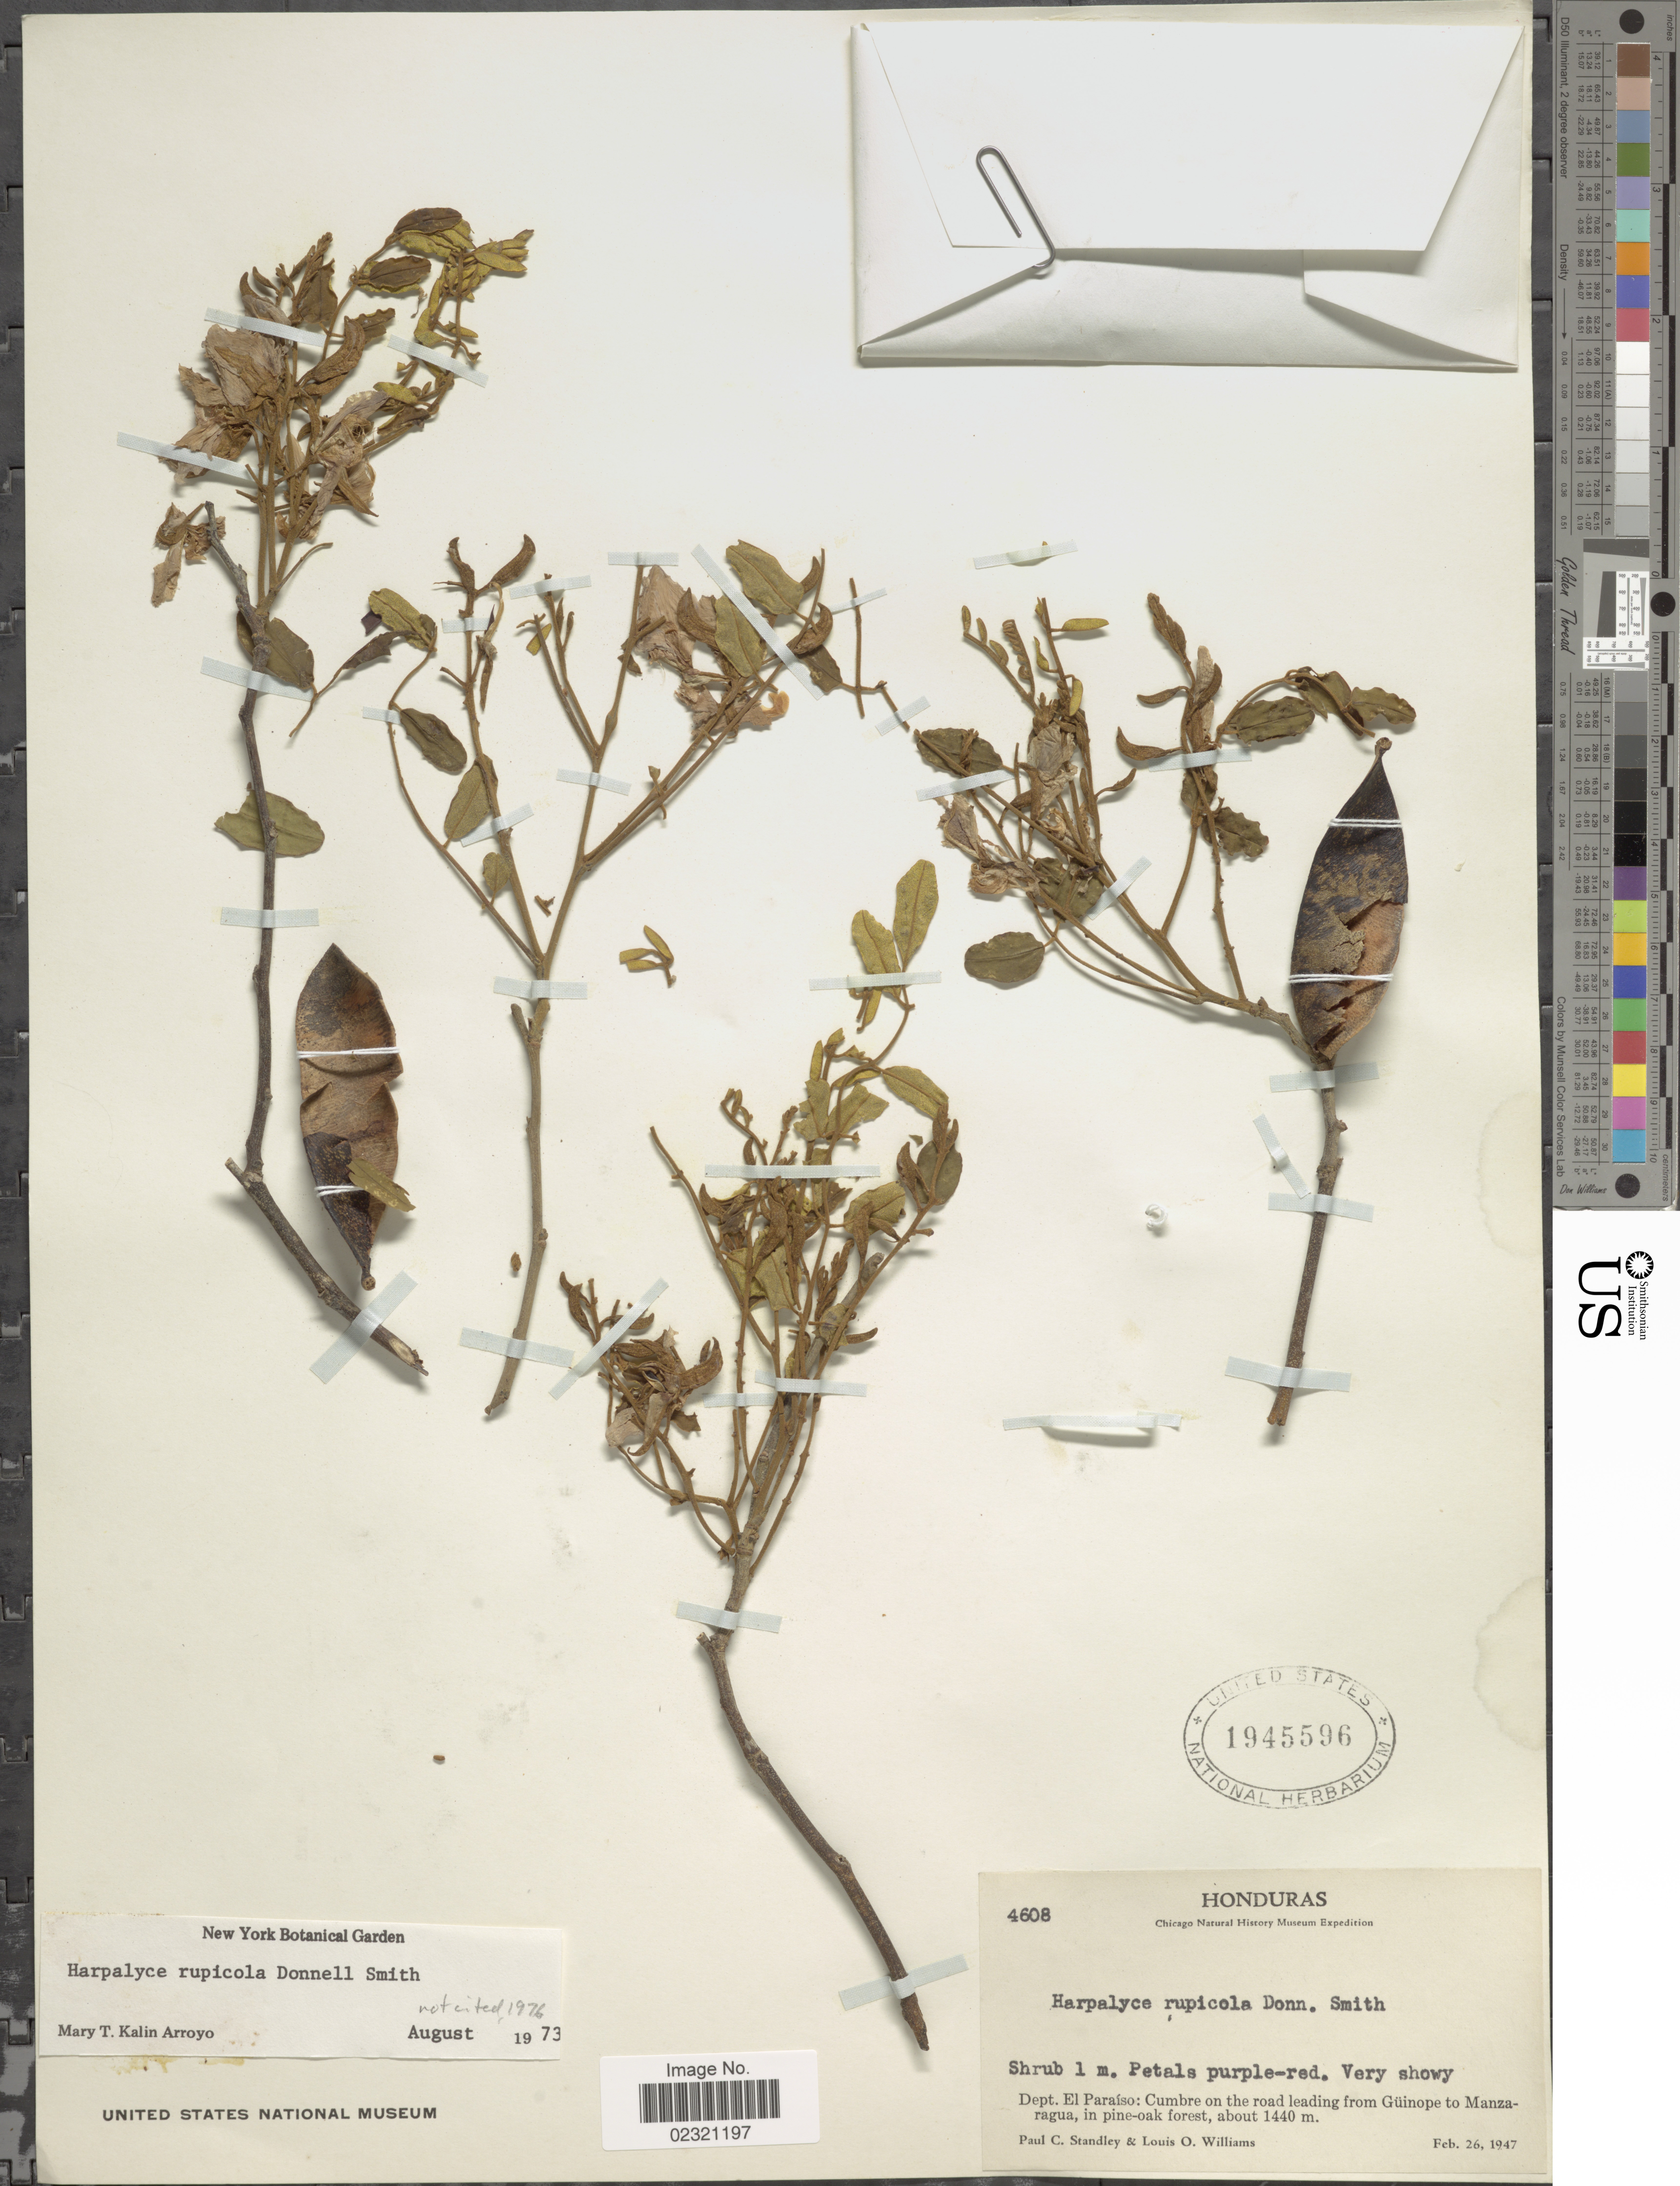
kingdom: Plantae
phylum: Tracheophyta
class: Magnoliopsida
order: Fabales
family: Fabaceae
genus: Harpalyce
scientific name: Harpalyce rupicola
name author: Donn. Sm.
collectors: P. C. Standley & L. O. Williams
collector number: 4608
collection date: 1947-02-26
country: Honduras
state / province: El Paraíso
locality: Cumbre on road leading from Guinope to Manzaragua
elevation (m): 1440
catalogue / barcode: US 1945596